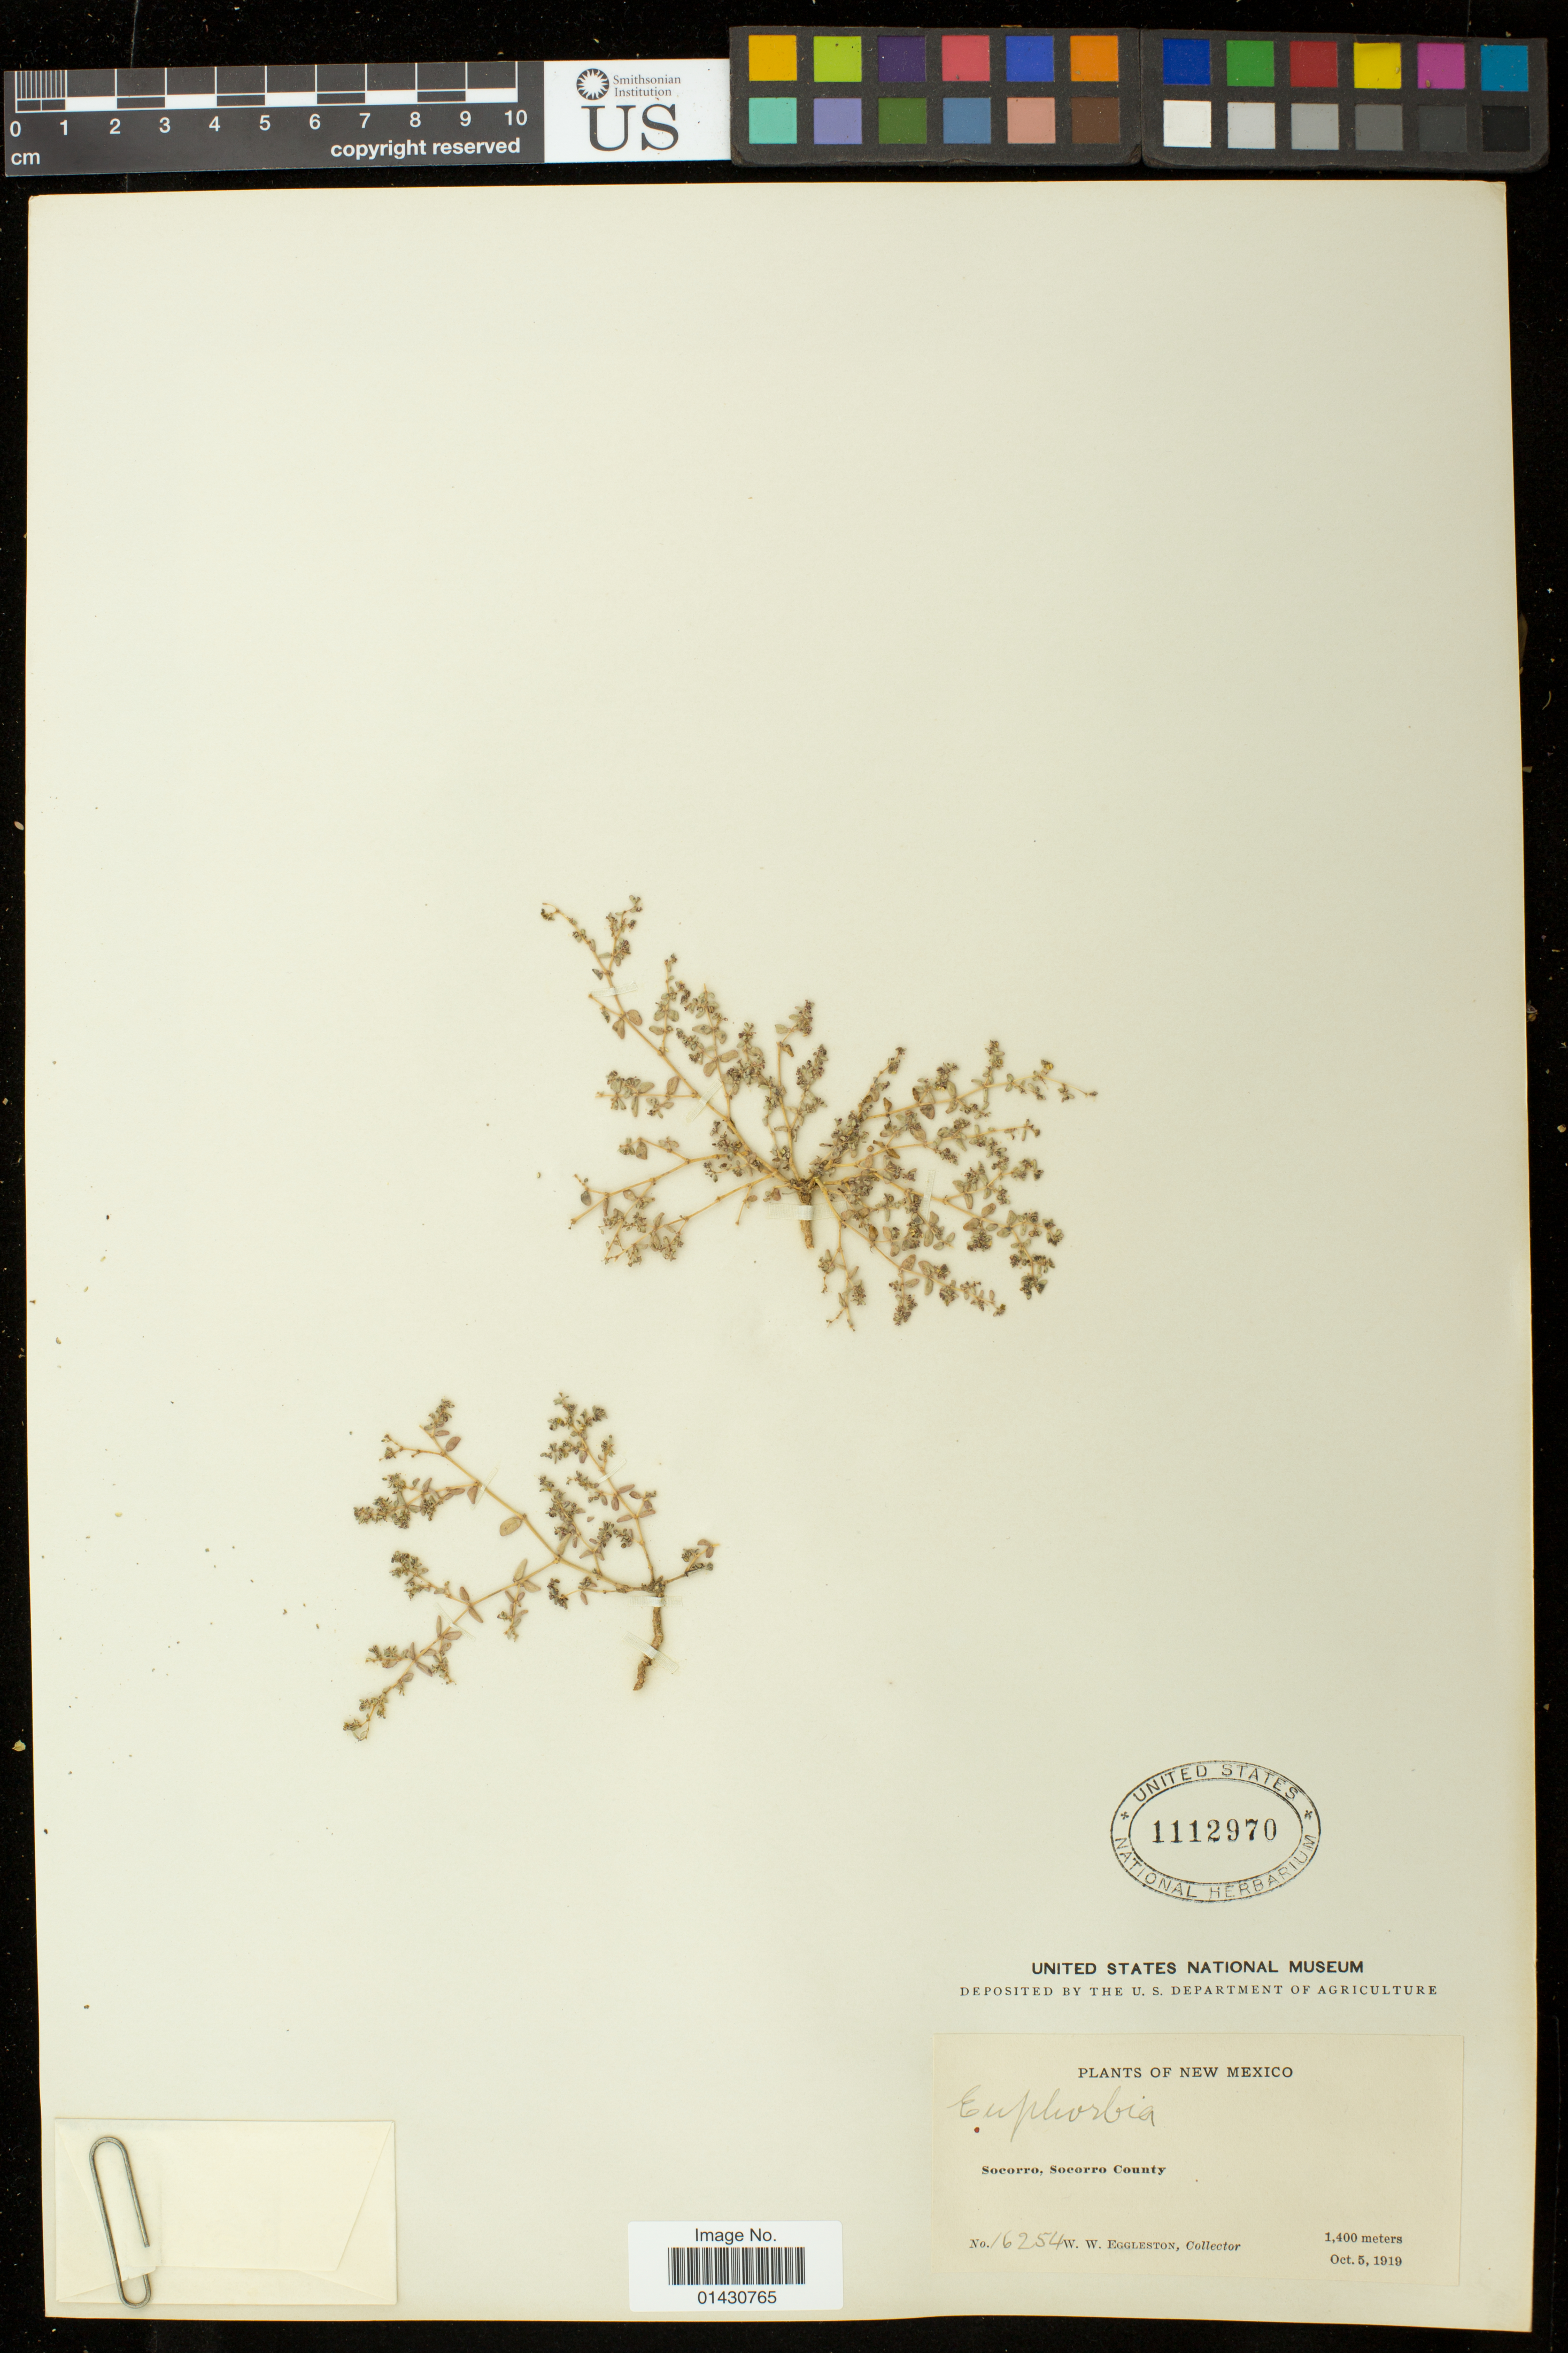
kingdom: Plantae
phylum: Tracheophyta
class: Magnoliopsida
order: Malpighiales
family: Euphorbiaceae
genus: Euphorbia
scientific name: Euphorbia micromera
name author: Boiss.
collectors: W. W. Eggleston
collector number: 16254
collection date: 1919-10-05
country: United States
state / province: New Mexico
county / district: Socorro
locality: Socorro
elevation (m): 1400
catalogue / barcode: US 1112970